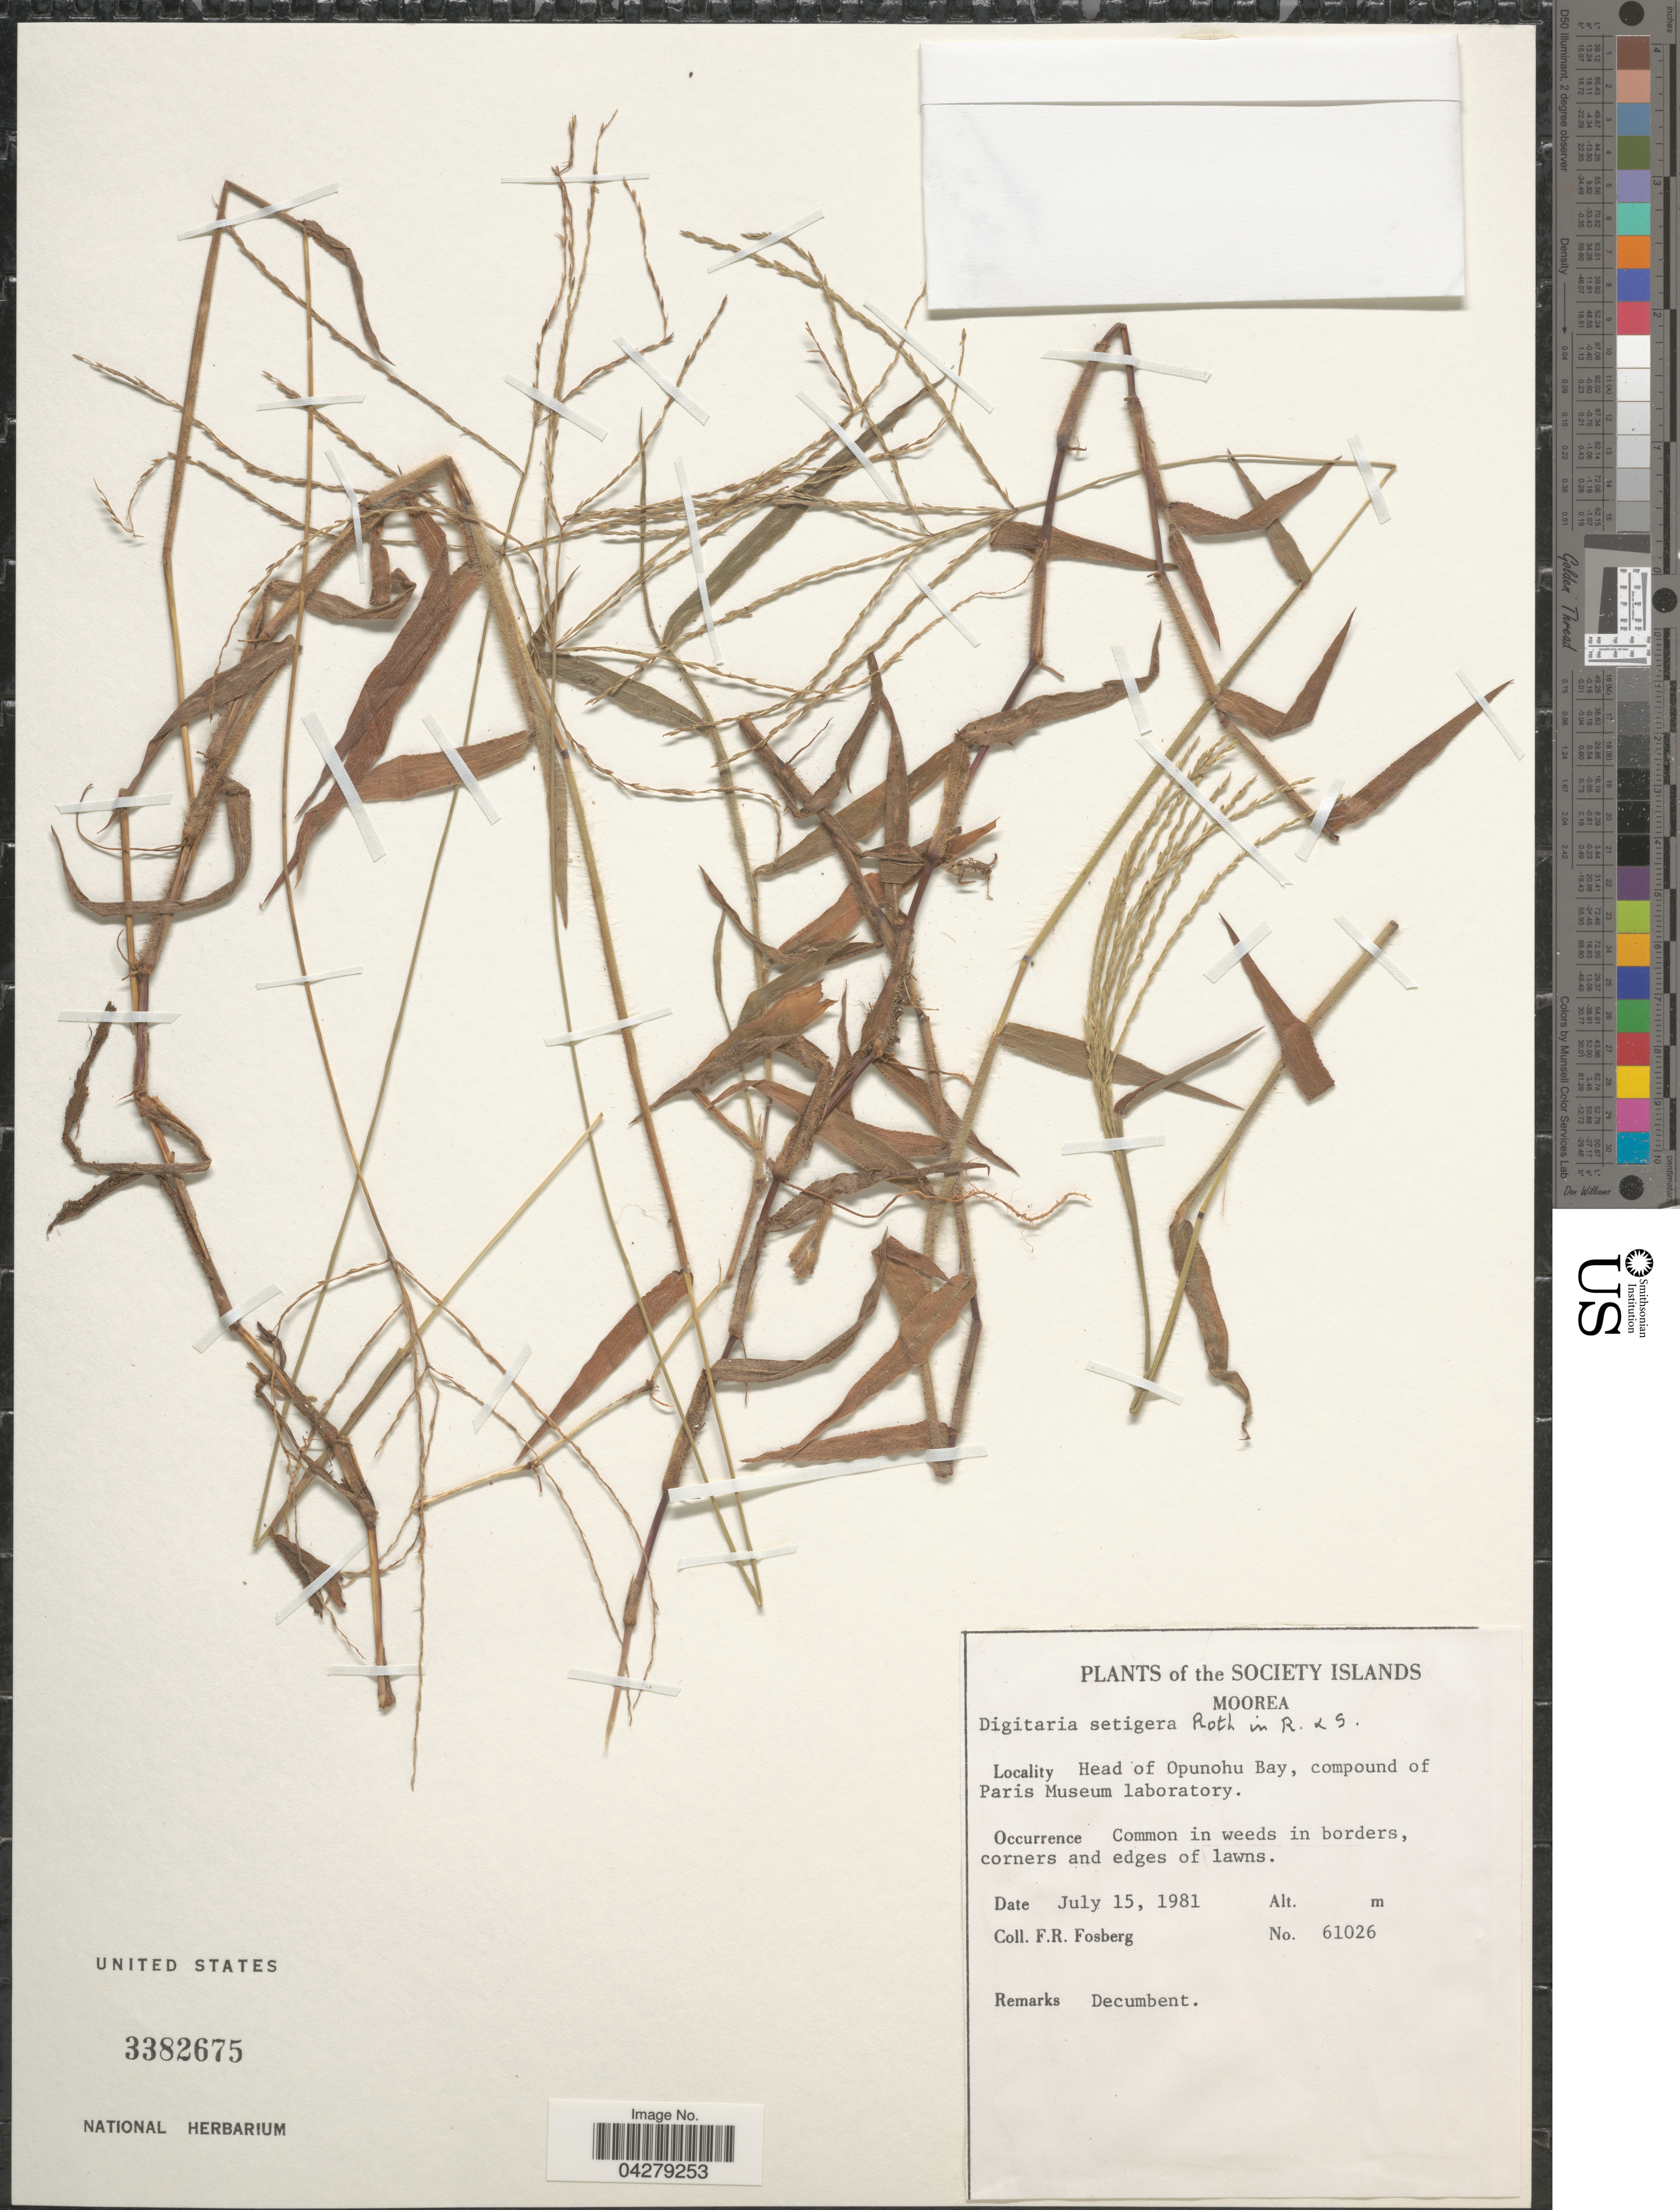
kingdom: Plantae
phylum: Tracheophyta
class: Liliopsida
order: Poales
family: Poaceae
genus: Digitaria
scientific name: Digitaria setigera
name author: Roth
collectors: F. R. Fosberg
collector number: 61026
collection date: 1981-07-15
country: French Polynesia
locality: The Society Islands. Moorea. Head of Opunohu Bay, compound of Paris Museum laboratory.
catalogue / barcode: US 3382675